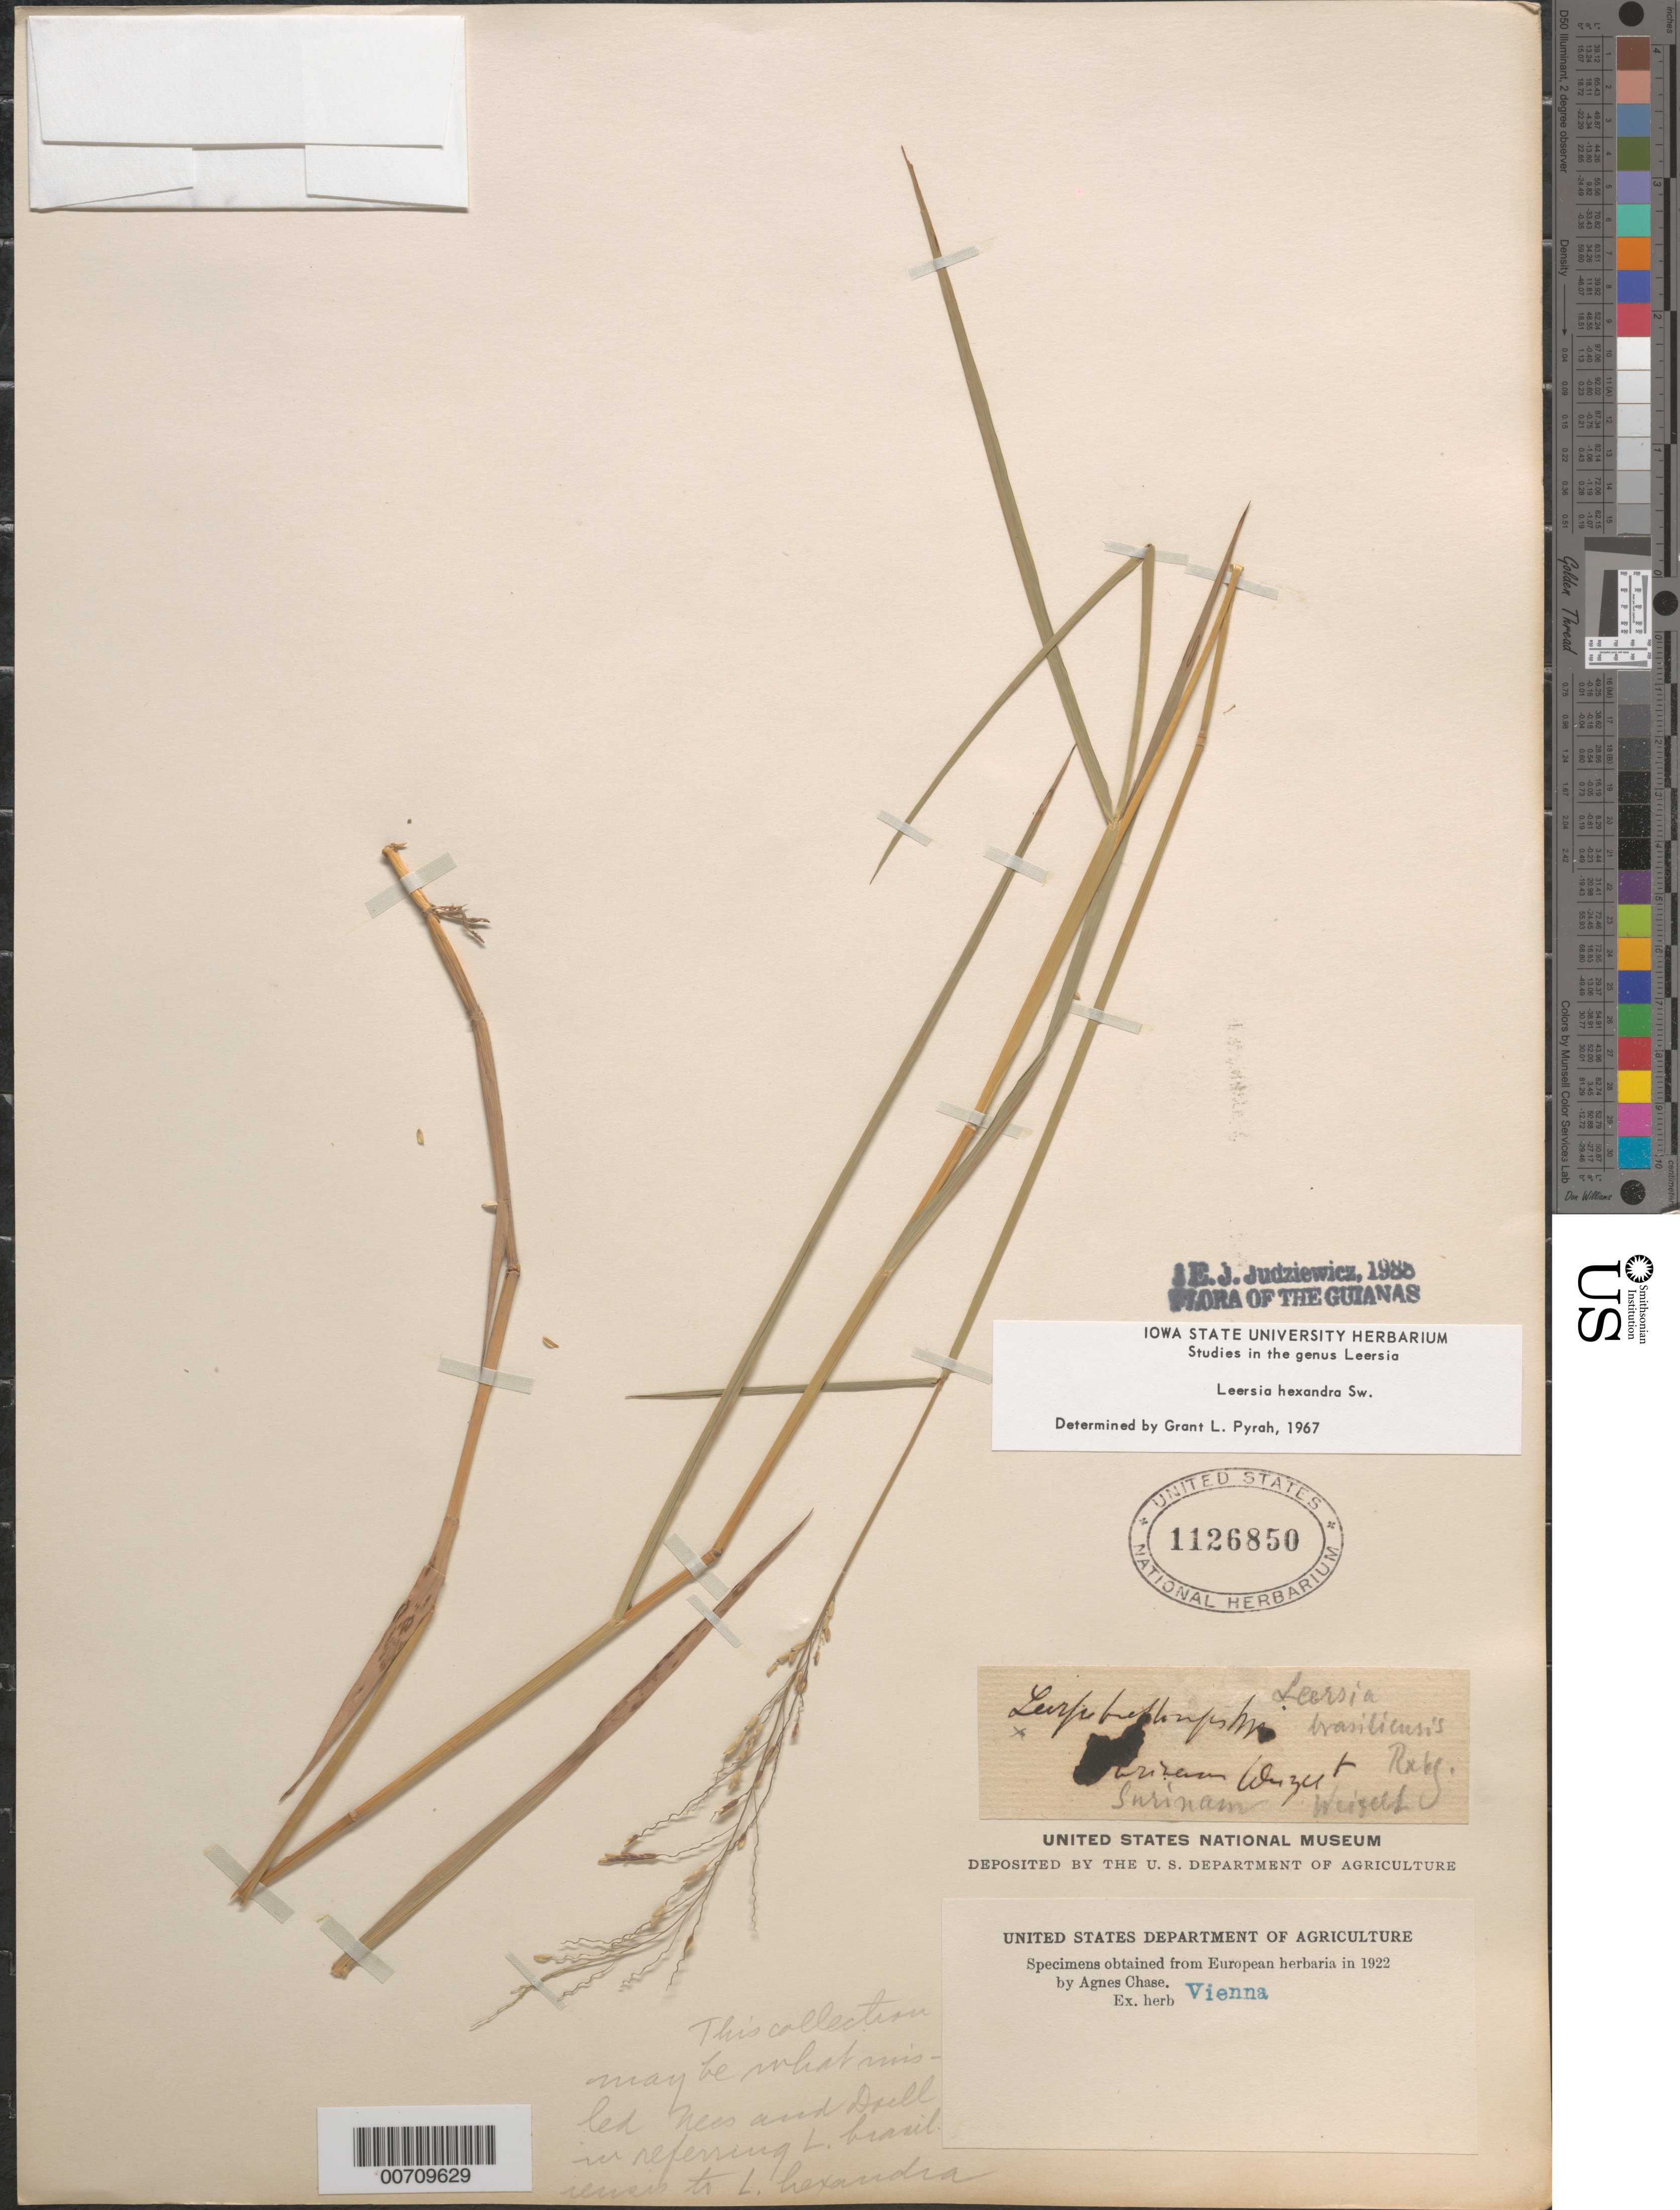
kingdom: Plantae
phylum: Tracheophyta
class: Liliopsida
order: Poales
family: Poaceae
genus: Leersia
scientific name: Leersia hexandra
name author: Sw.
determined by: Pyrah, G. L.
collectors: C. Weigelt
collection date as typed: s.d.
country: Suriname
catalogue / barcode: US 1126850